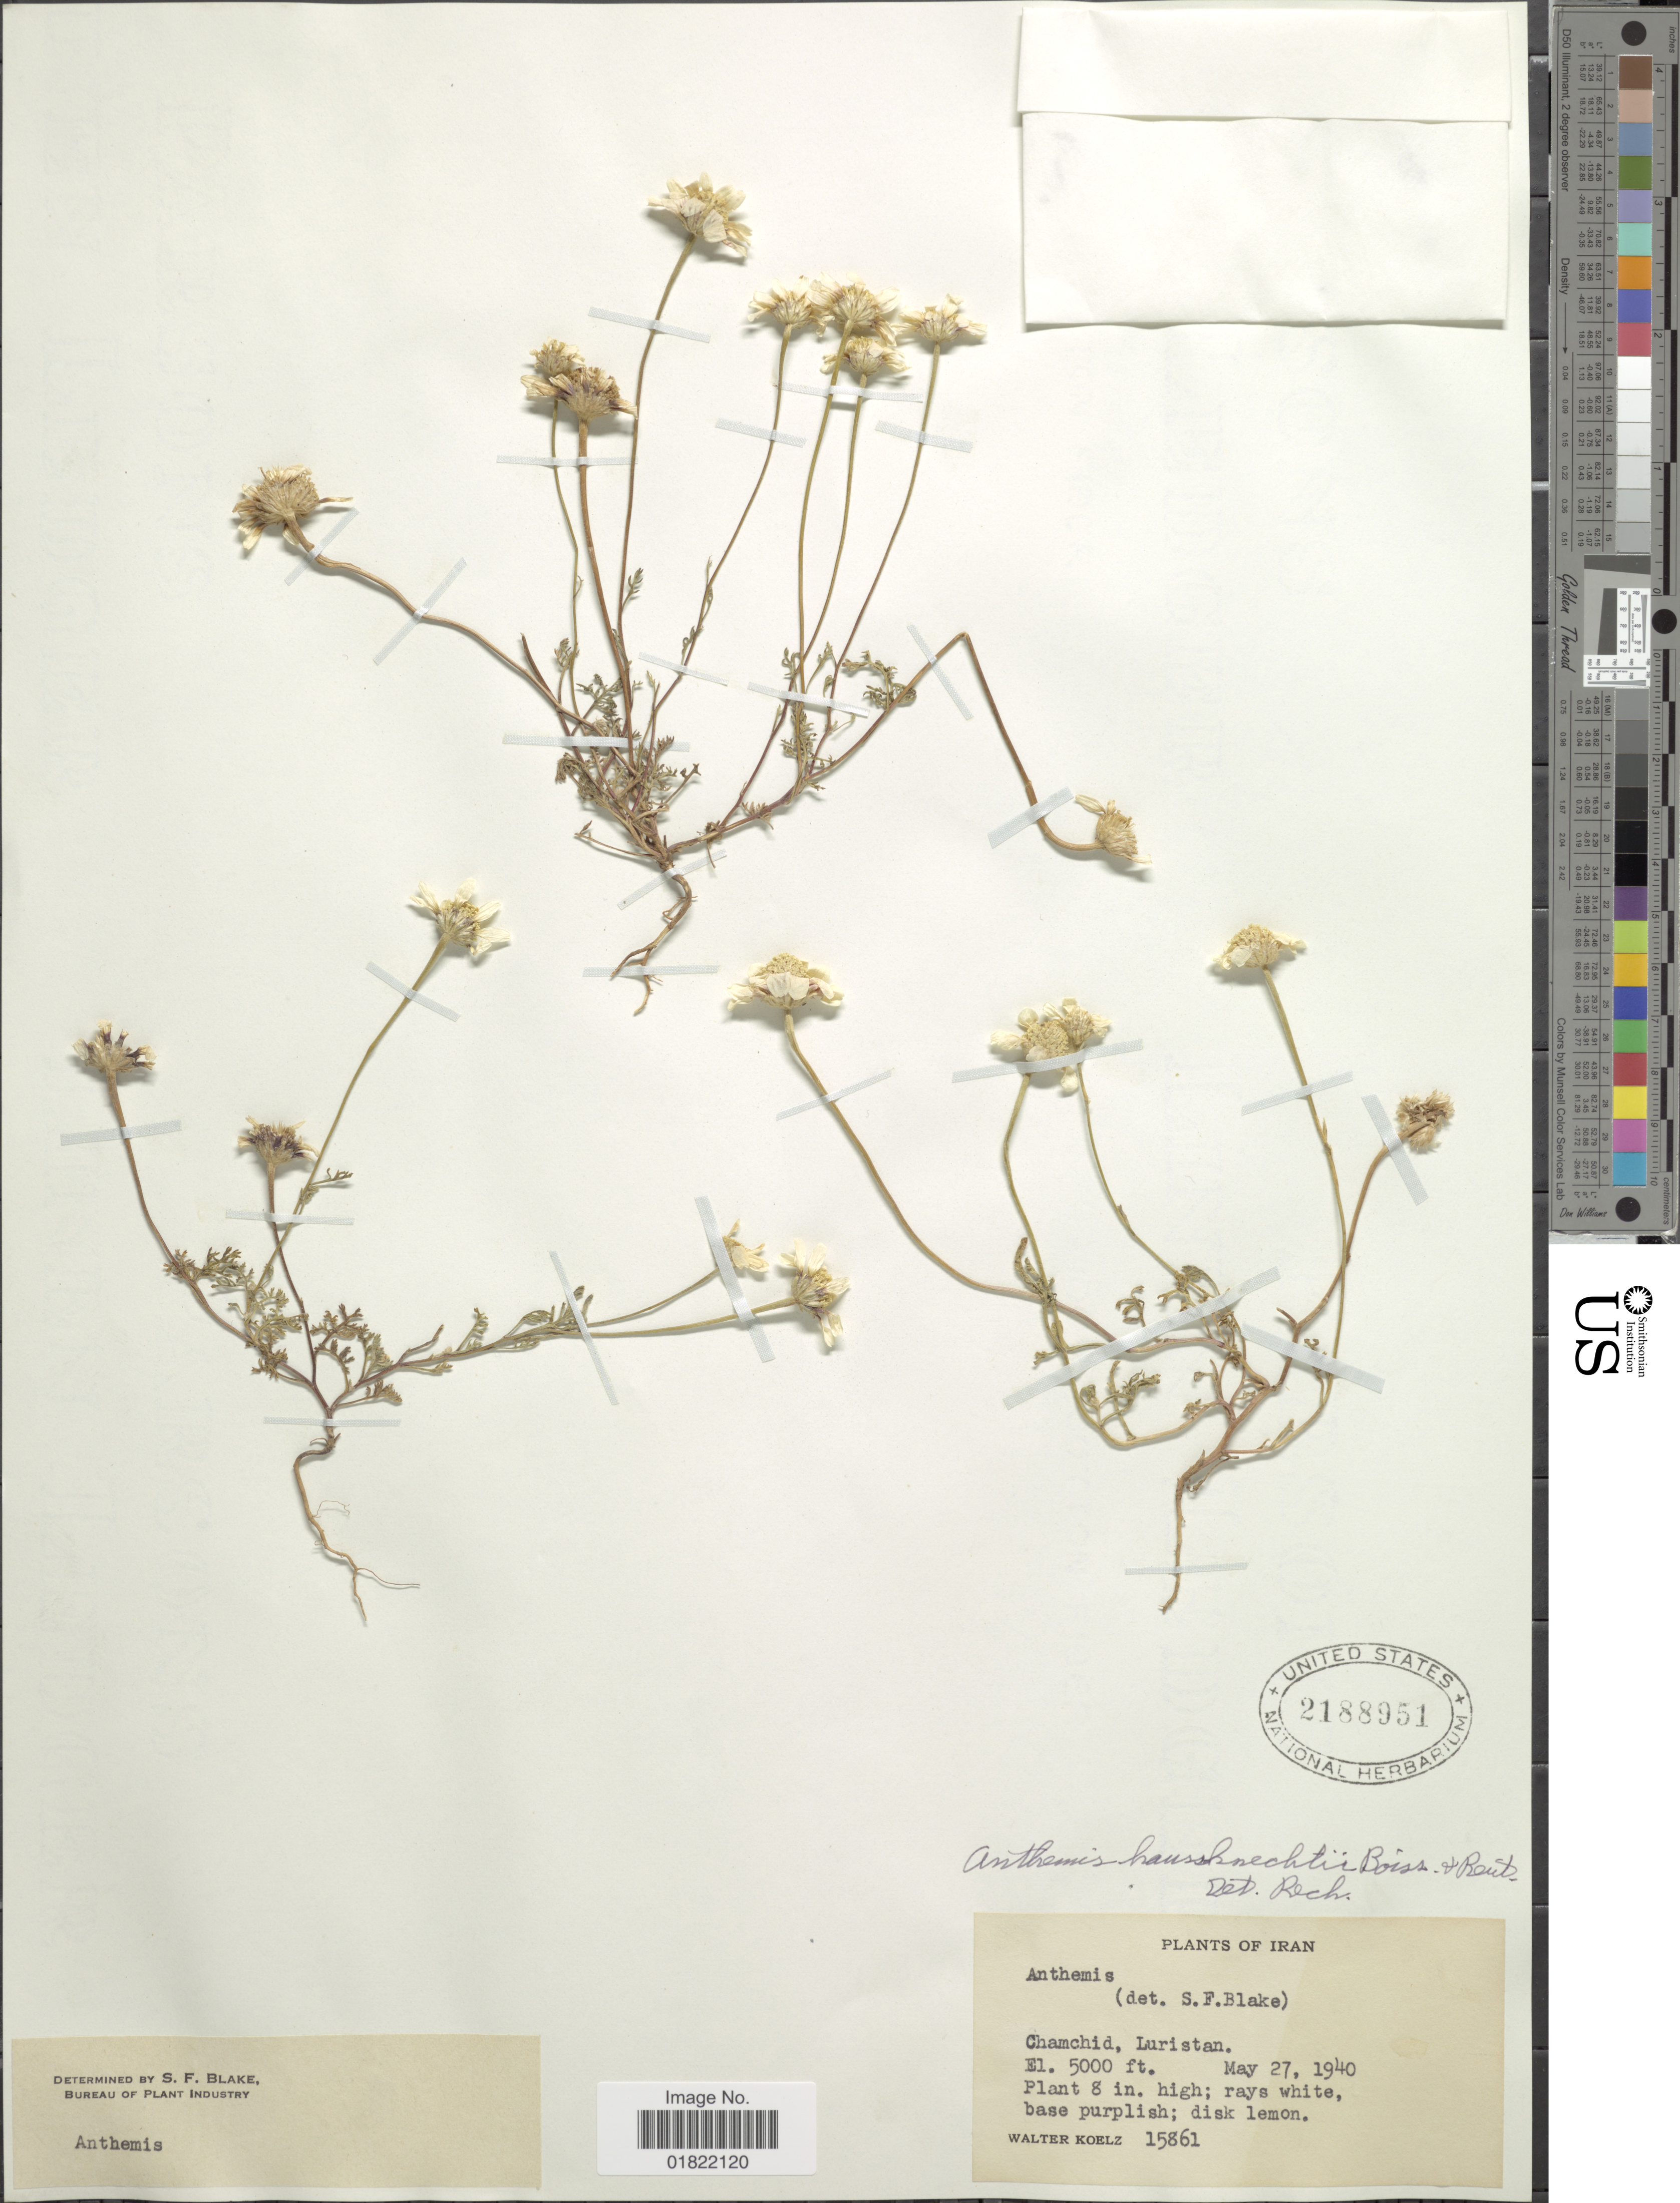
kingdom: Plantae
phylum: Tracheophyta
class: Magnoliopsida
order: Asterales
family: Asteraceae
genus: Anthemis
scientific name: Anthemis haussknechtii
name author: Boiss.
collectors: W. N. Koelz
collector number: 15861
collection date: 1940-05-27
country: Iran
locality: Chamchid, Luristan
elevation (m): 1524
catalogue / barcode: US 2188951